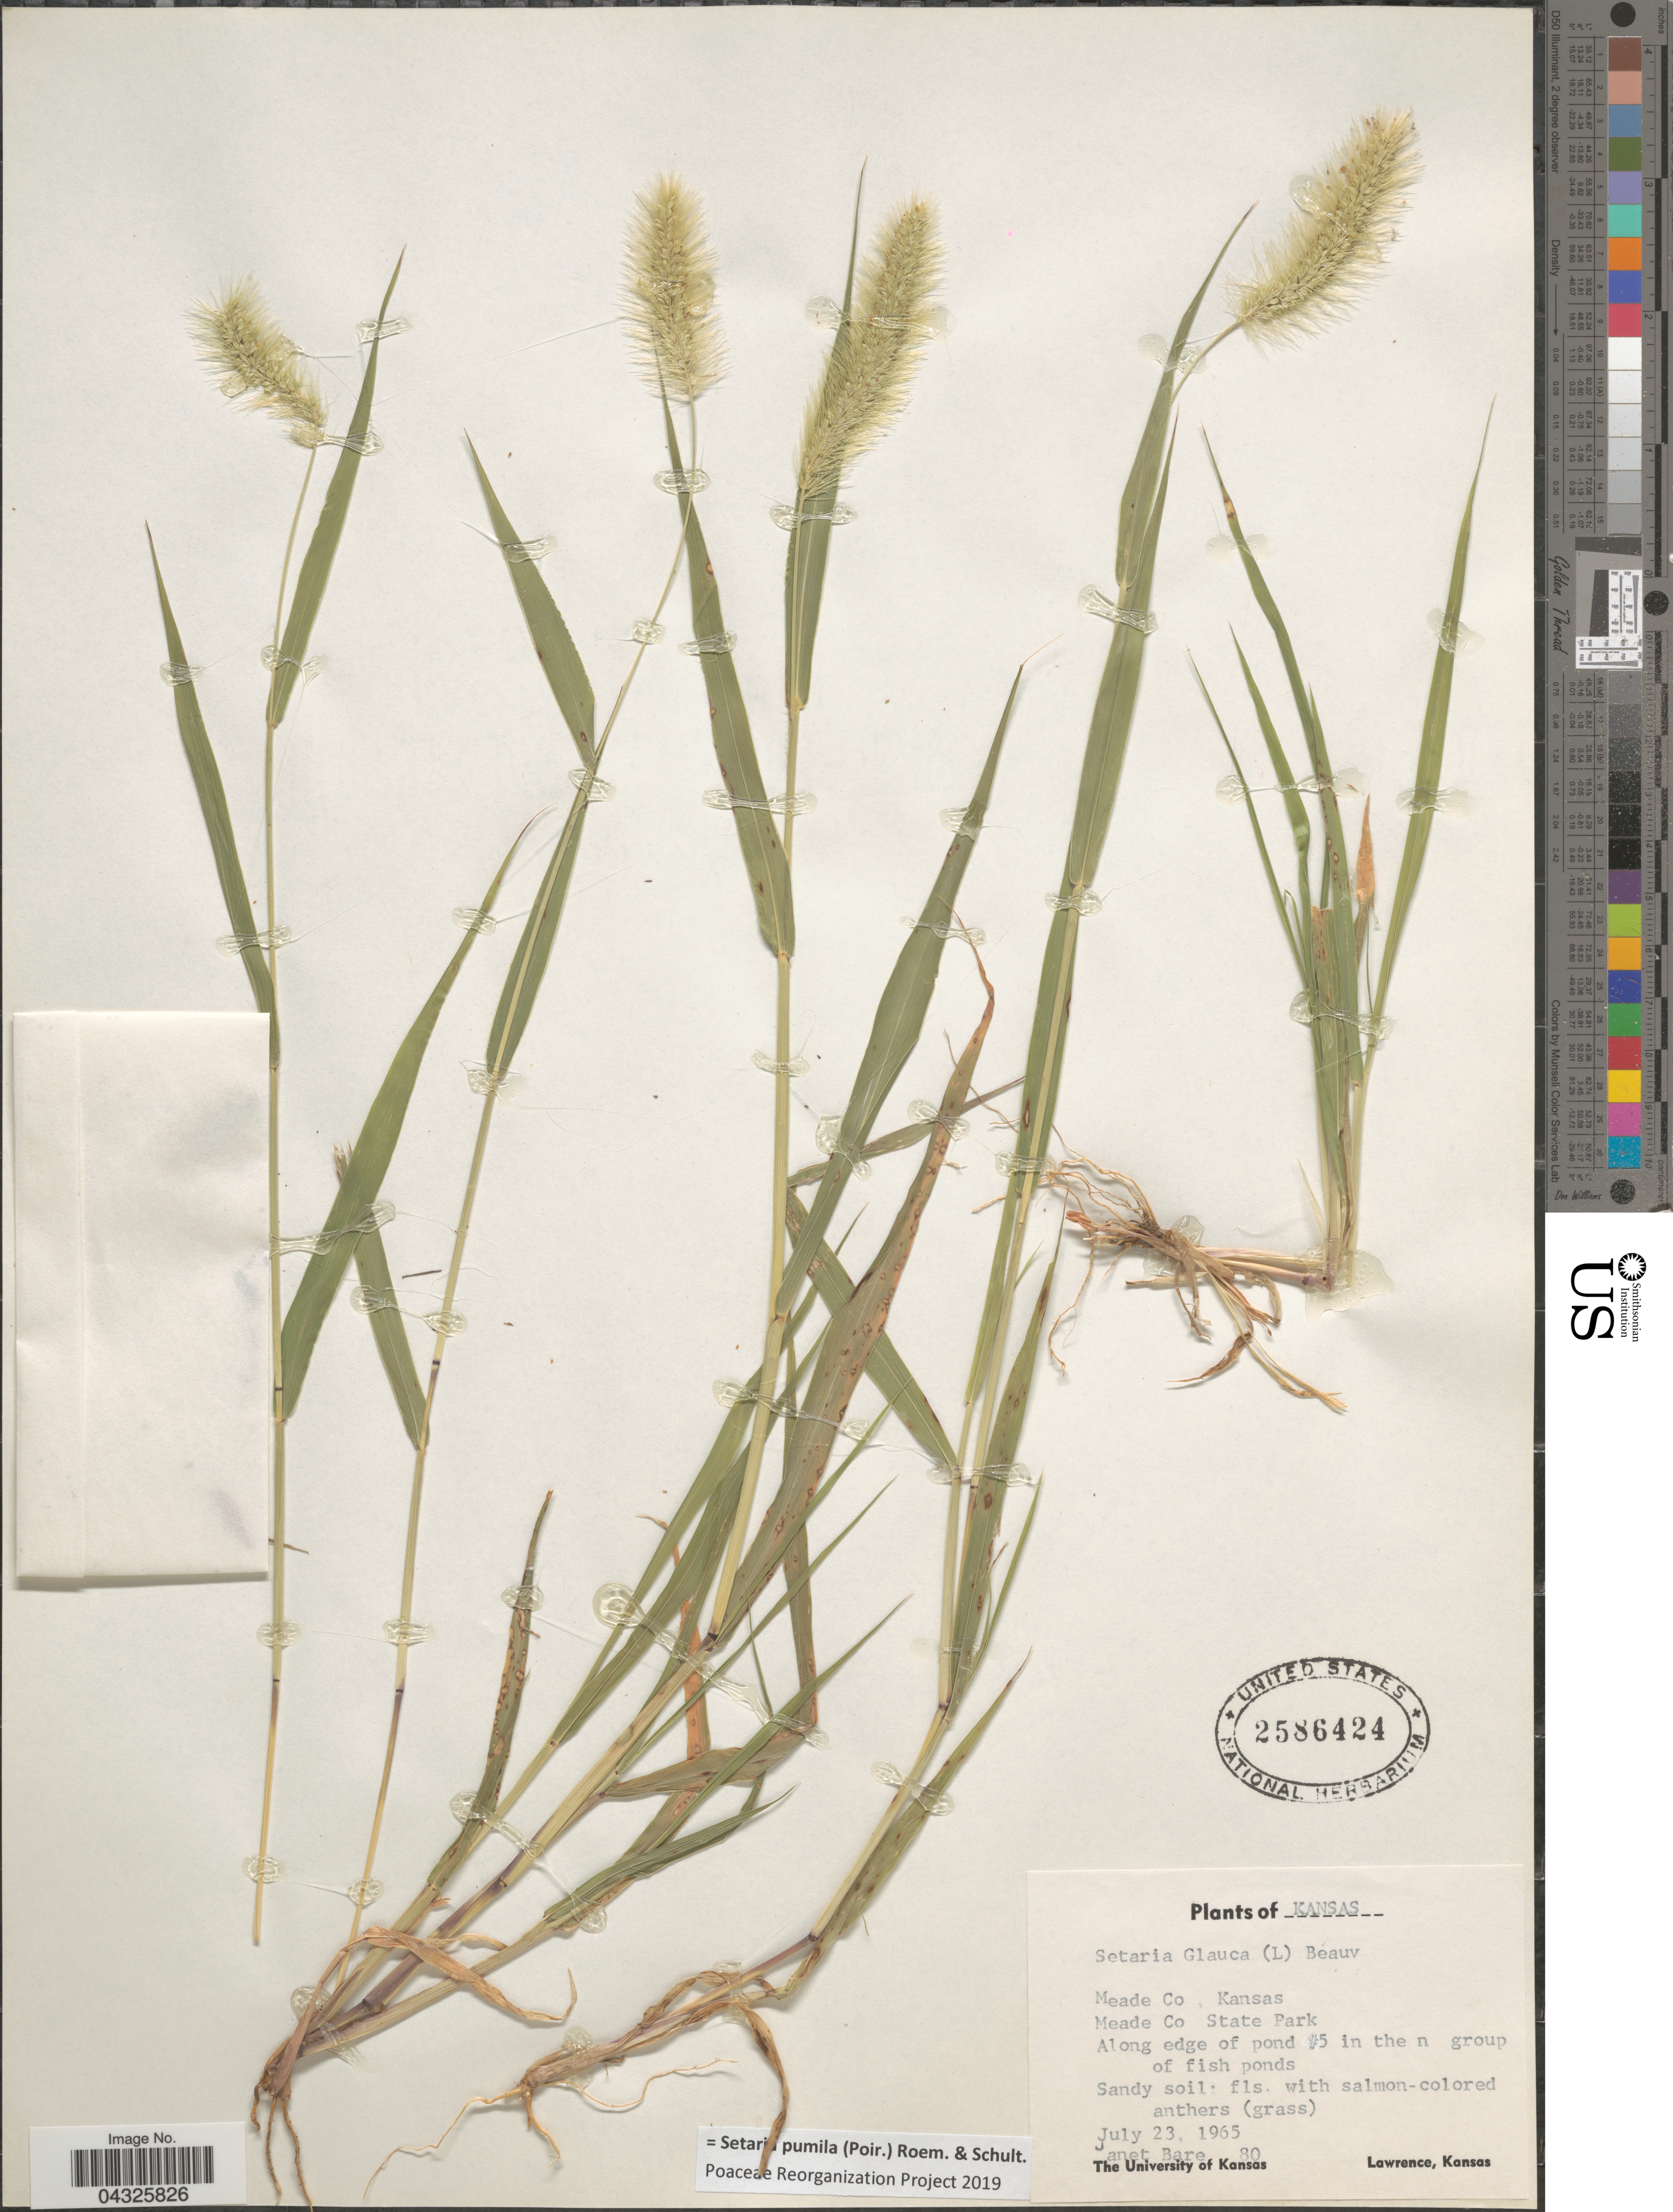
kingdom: Plantae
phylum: Tracheophyta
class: Liliopsida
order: Poales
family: Poaceae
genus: Setaria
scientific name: Setaria pumila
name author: (Poir.) Roem. & Schult.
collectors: J. Baré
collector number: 80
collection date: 1965-07-23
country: United States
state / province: Kansas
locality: Meade Co. Meade Co State Park. Along edge of pond #5.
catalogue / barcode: US 2586424